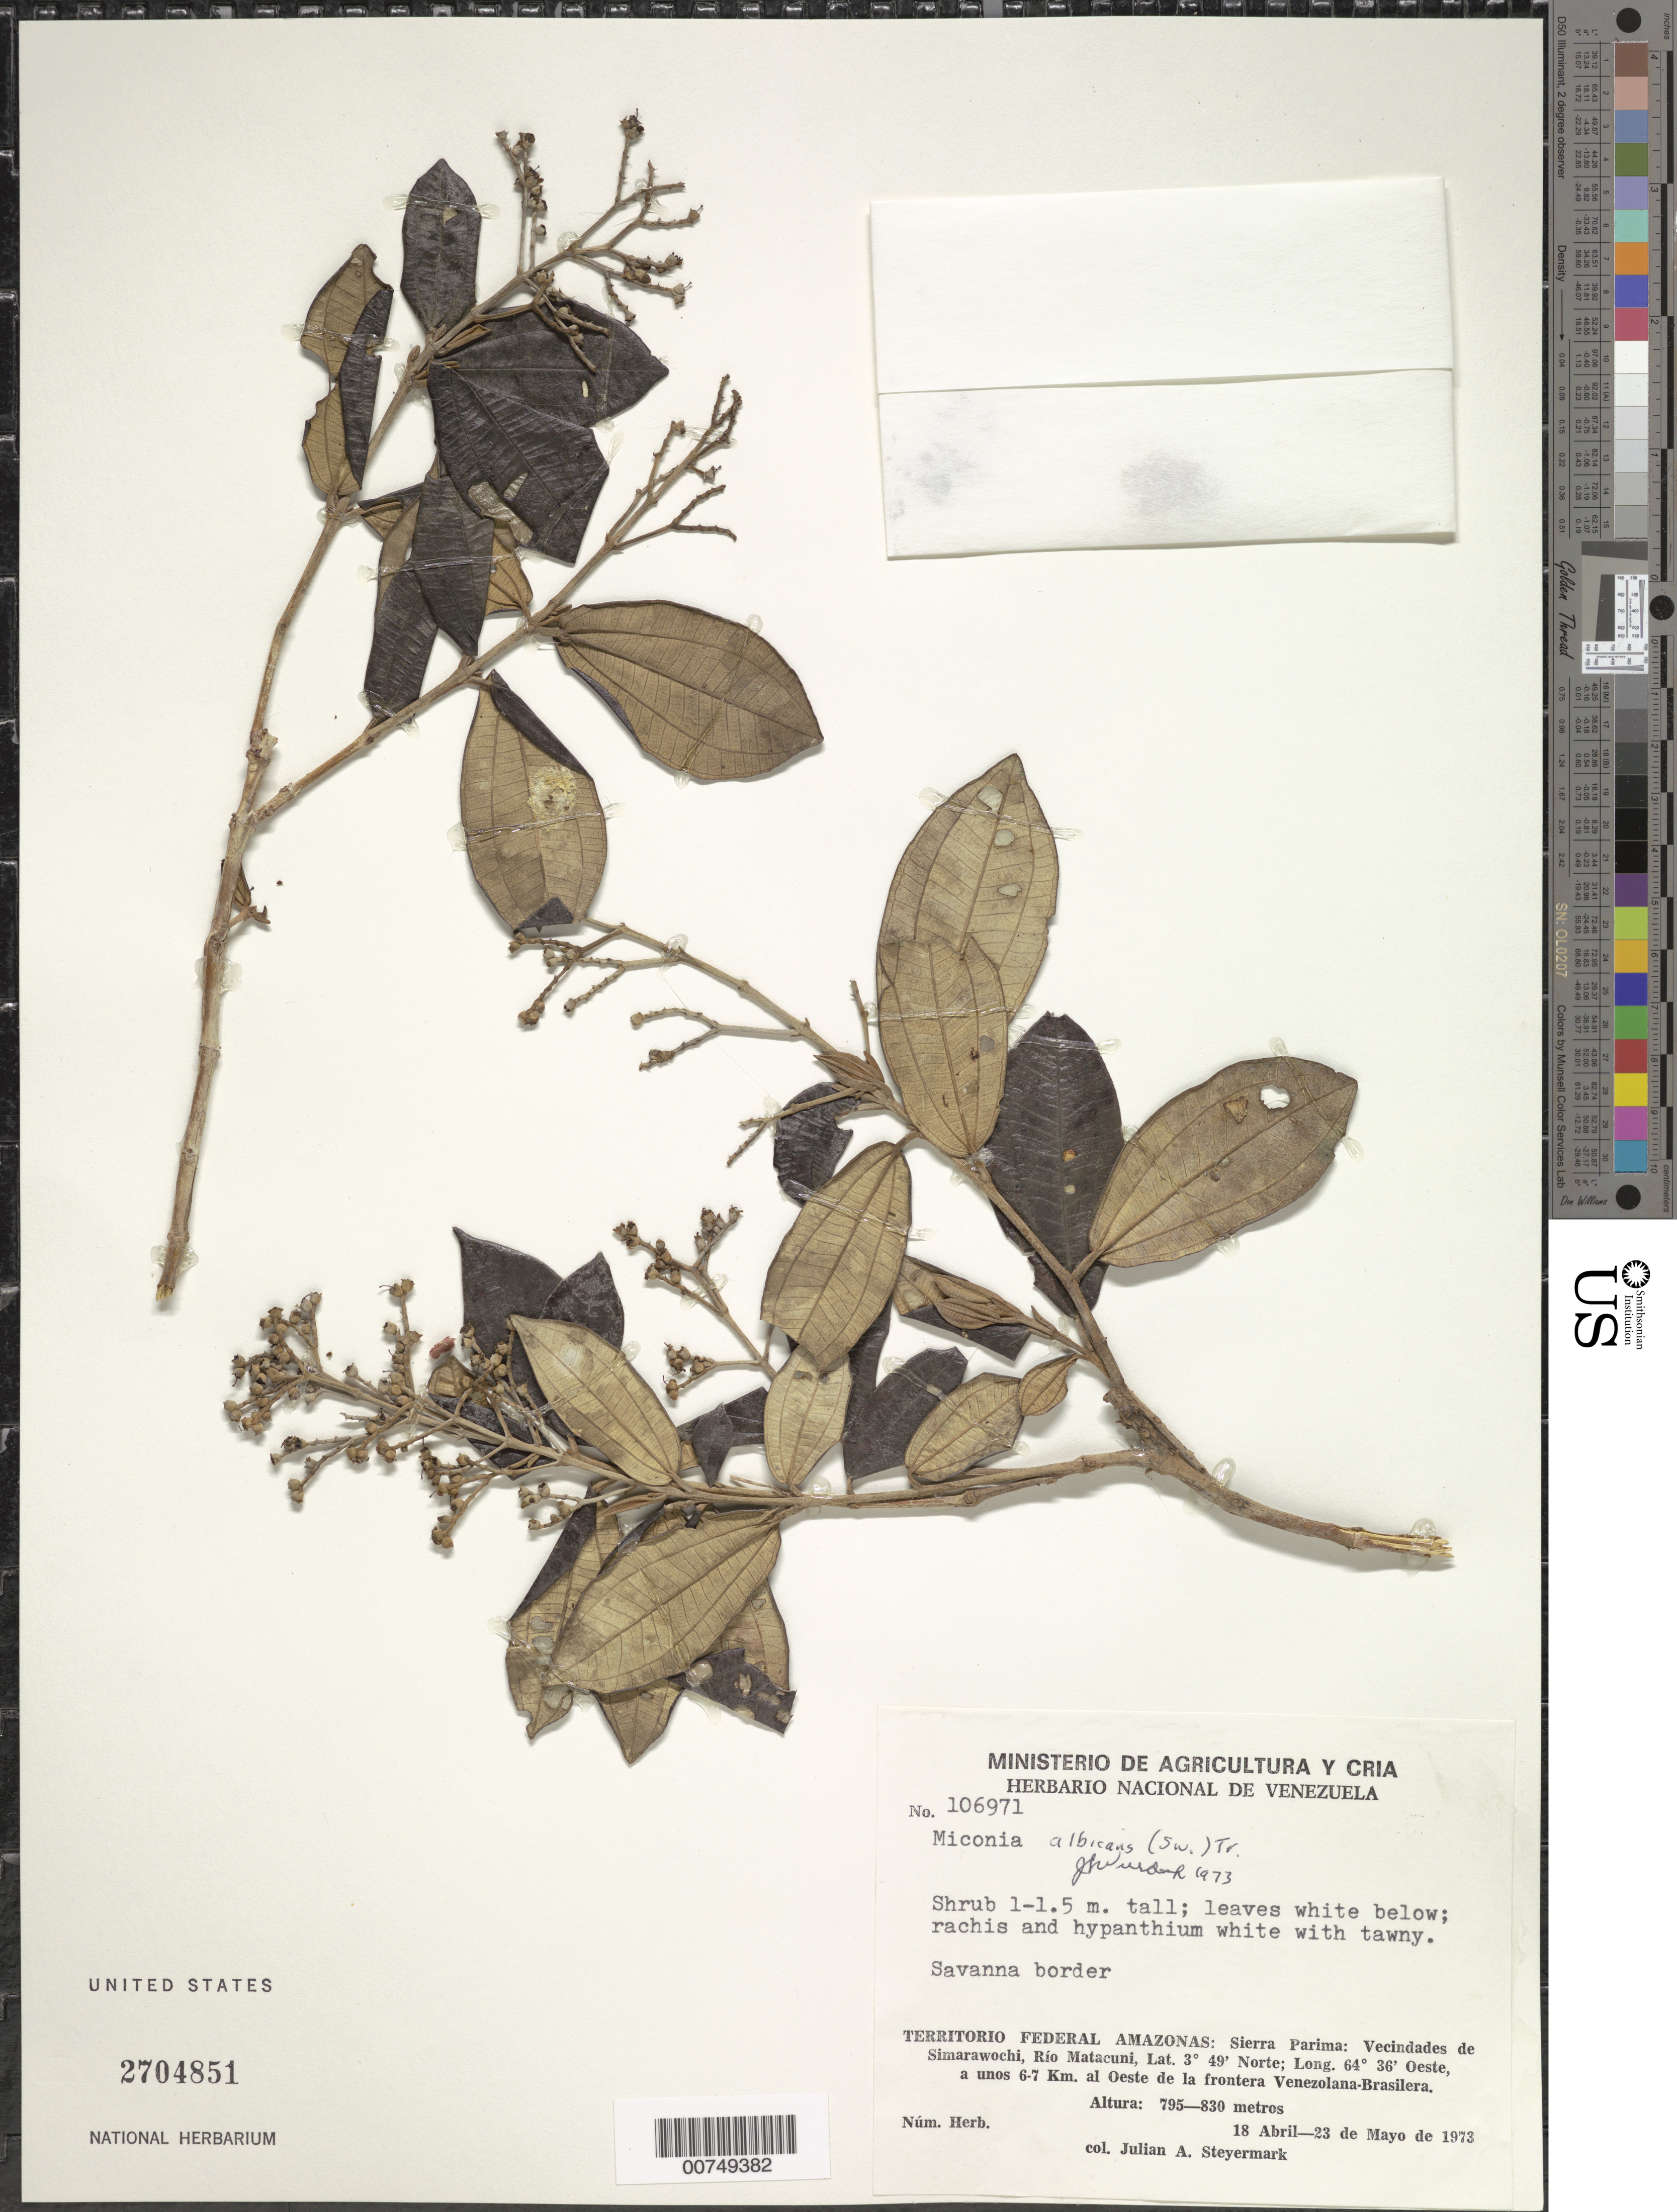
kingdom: Plantae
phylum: Tracheophyta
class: Magnoliopsida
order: Myrtales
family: Melastomataceae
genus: Miconia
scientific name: Miconia albicans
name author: (Sw.) Triana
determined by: Wurdack, John J., (US), US (UNITED STATES)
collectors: J. Steyermark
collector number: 106971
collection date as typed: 18-Apr-73 to 23-May-73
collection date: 1973-04-18/1973-05-23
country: Venezuela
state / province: Amazonas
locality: Sierra Parima; vec de Simarawochi, Río Matacuni, a unos 6-7 km al oeste de la frontera Venezolana-Brasilera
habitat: Savanna border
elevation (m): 795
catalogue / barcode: US 2704851